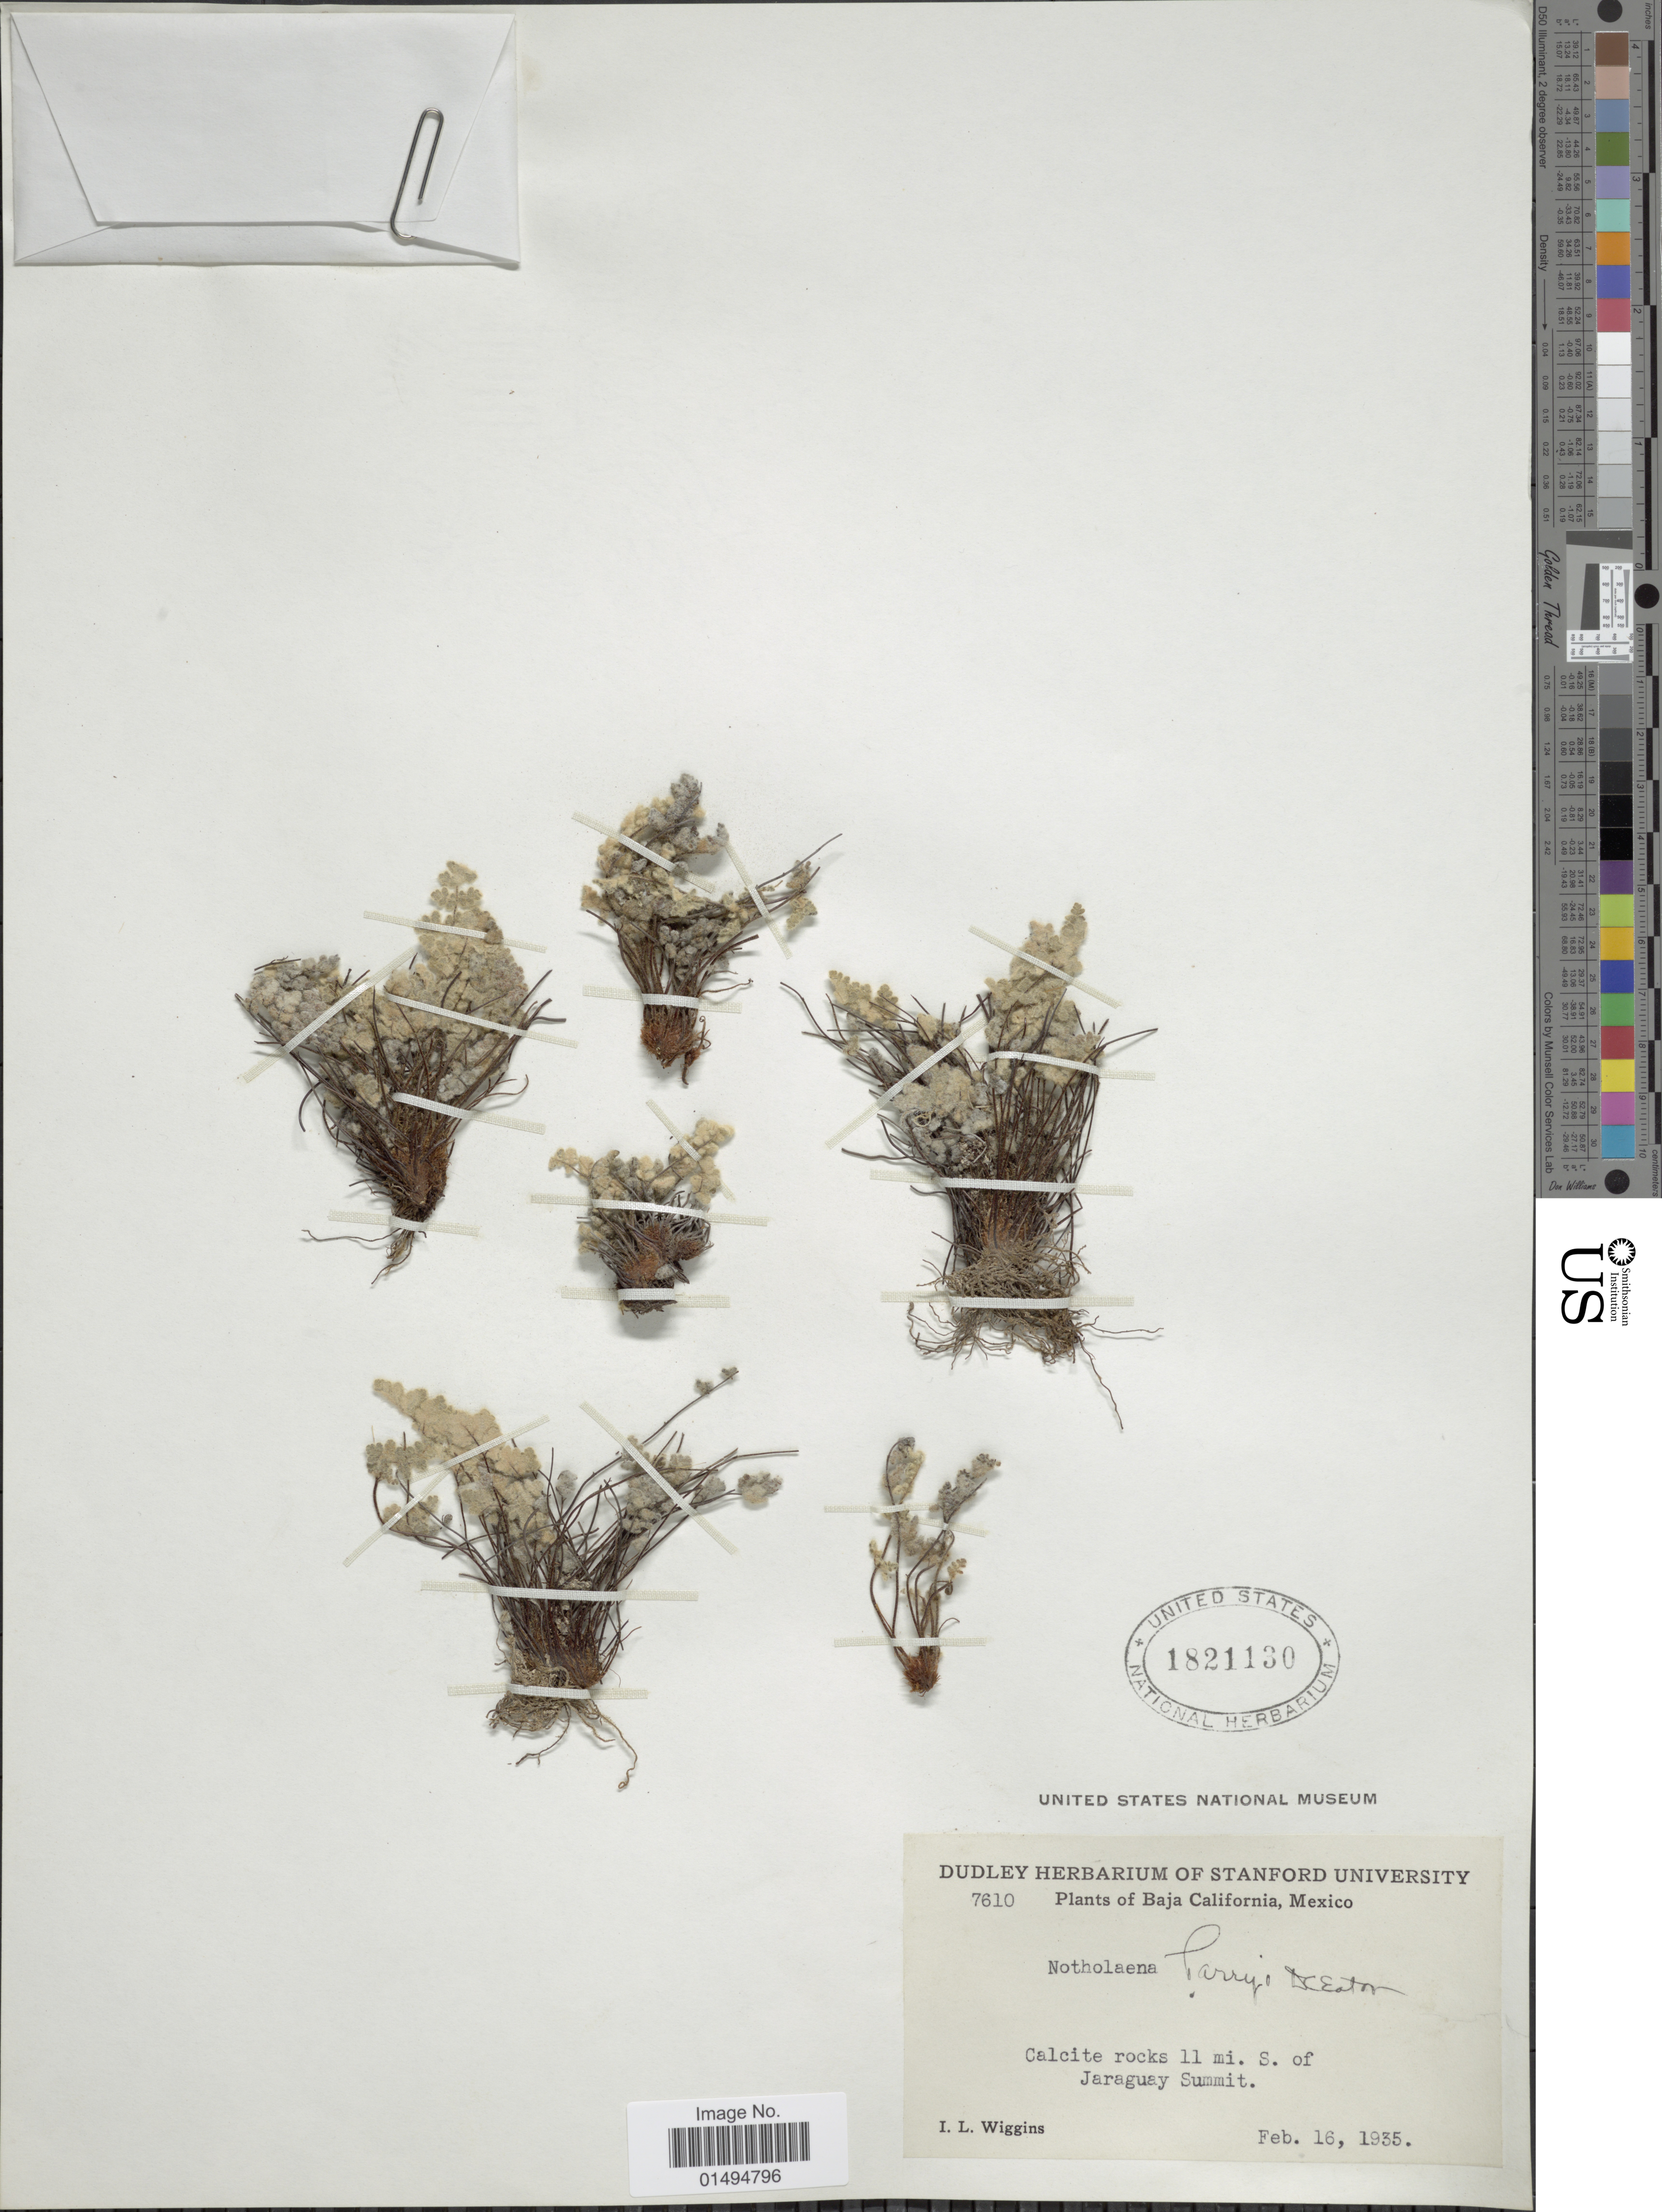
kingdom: Plantae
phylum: Tracheophyta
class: Polypodiopsida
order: Polypodiales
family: Pteridaceae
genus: Myriopteris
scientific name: Myriopteris parryi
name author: (D.C. Eaton) Grusz & Windham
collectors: I. L. Wiggins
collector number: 7610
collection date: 1935-02-16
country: Mexico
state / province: Baja California Norte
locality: Calcite rocks 11 mi. S. of Jaraguay Summit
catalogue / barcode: US 1821130